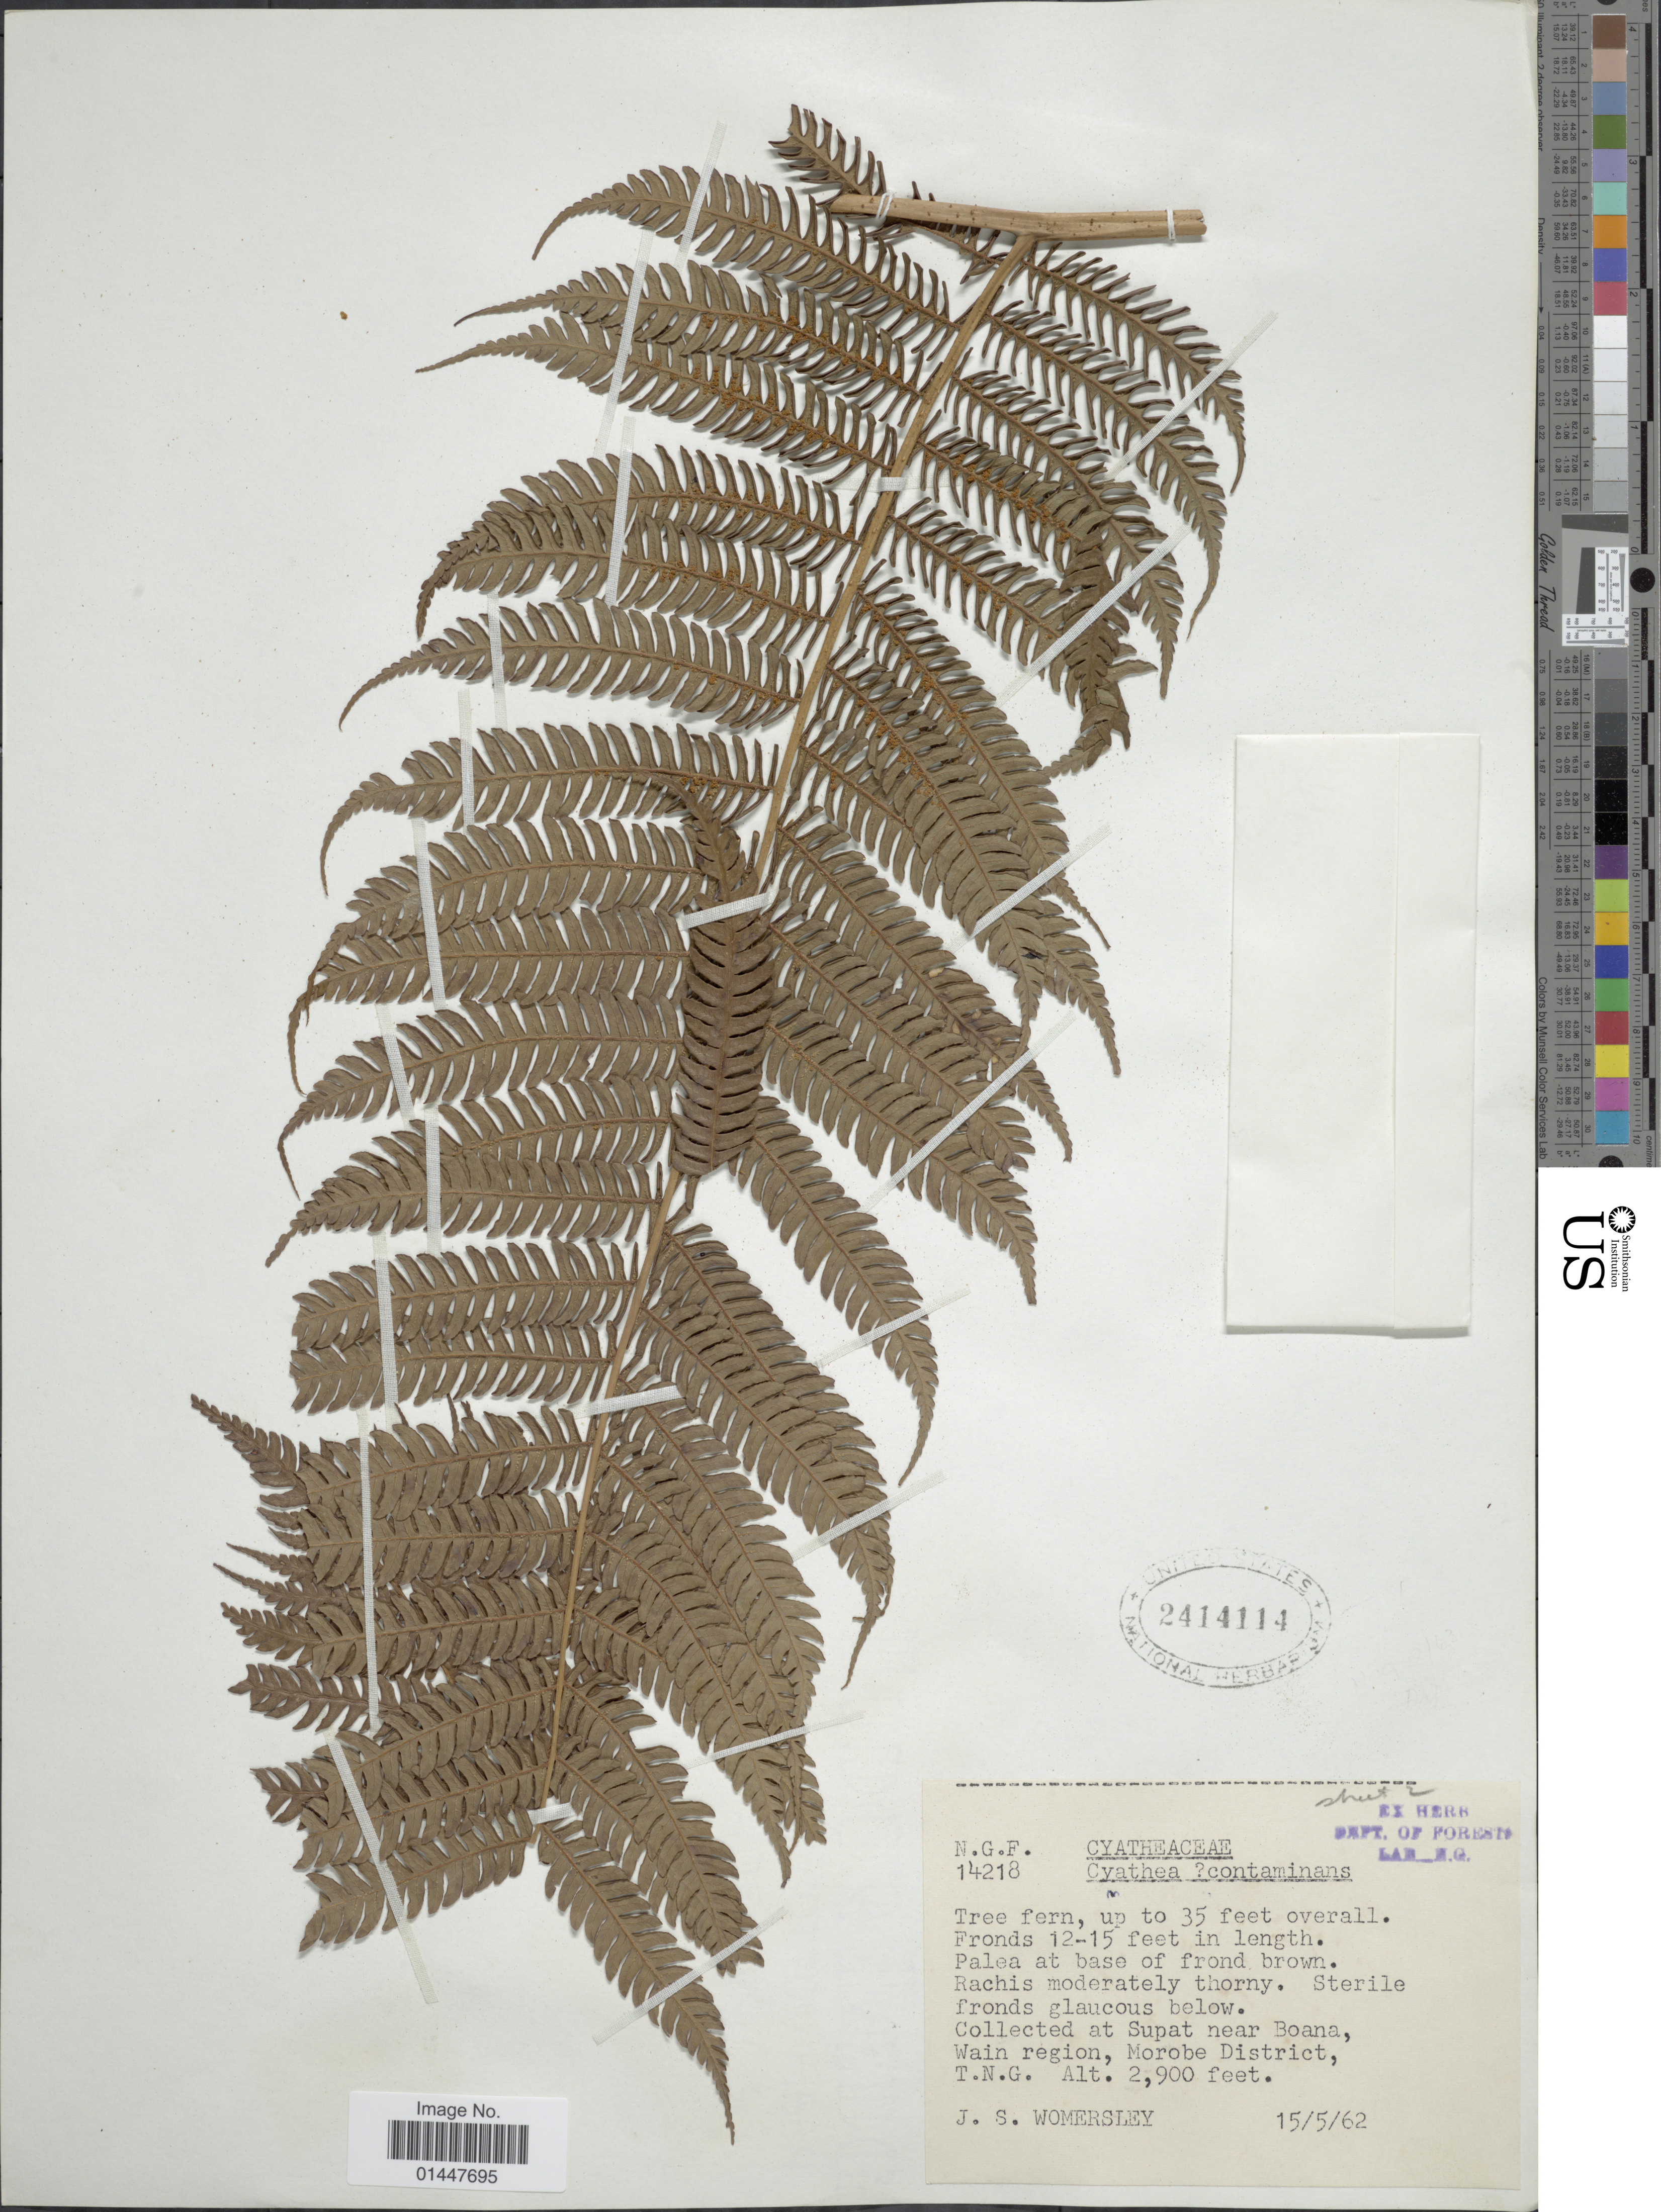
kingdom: Plantae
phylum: Tracheophyta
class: Polypodiopsida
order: Cyatheales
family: Cyatheaceae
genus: Sphaeropteris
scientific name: Sphaeropteris glauca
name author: (Blume) R.M. Tryon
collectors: J. S. Womersley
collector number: N.G.F 14218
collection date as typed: Transcribed d/m/y: 15/5/62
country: Papua New Guinea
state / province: Morobe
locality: Supat near Boana, Wain region, Morobe District. T. N. G.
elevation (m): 884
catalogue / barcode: US 2414114